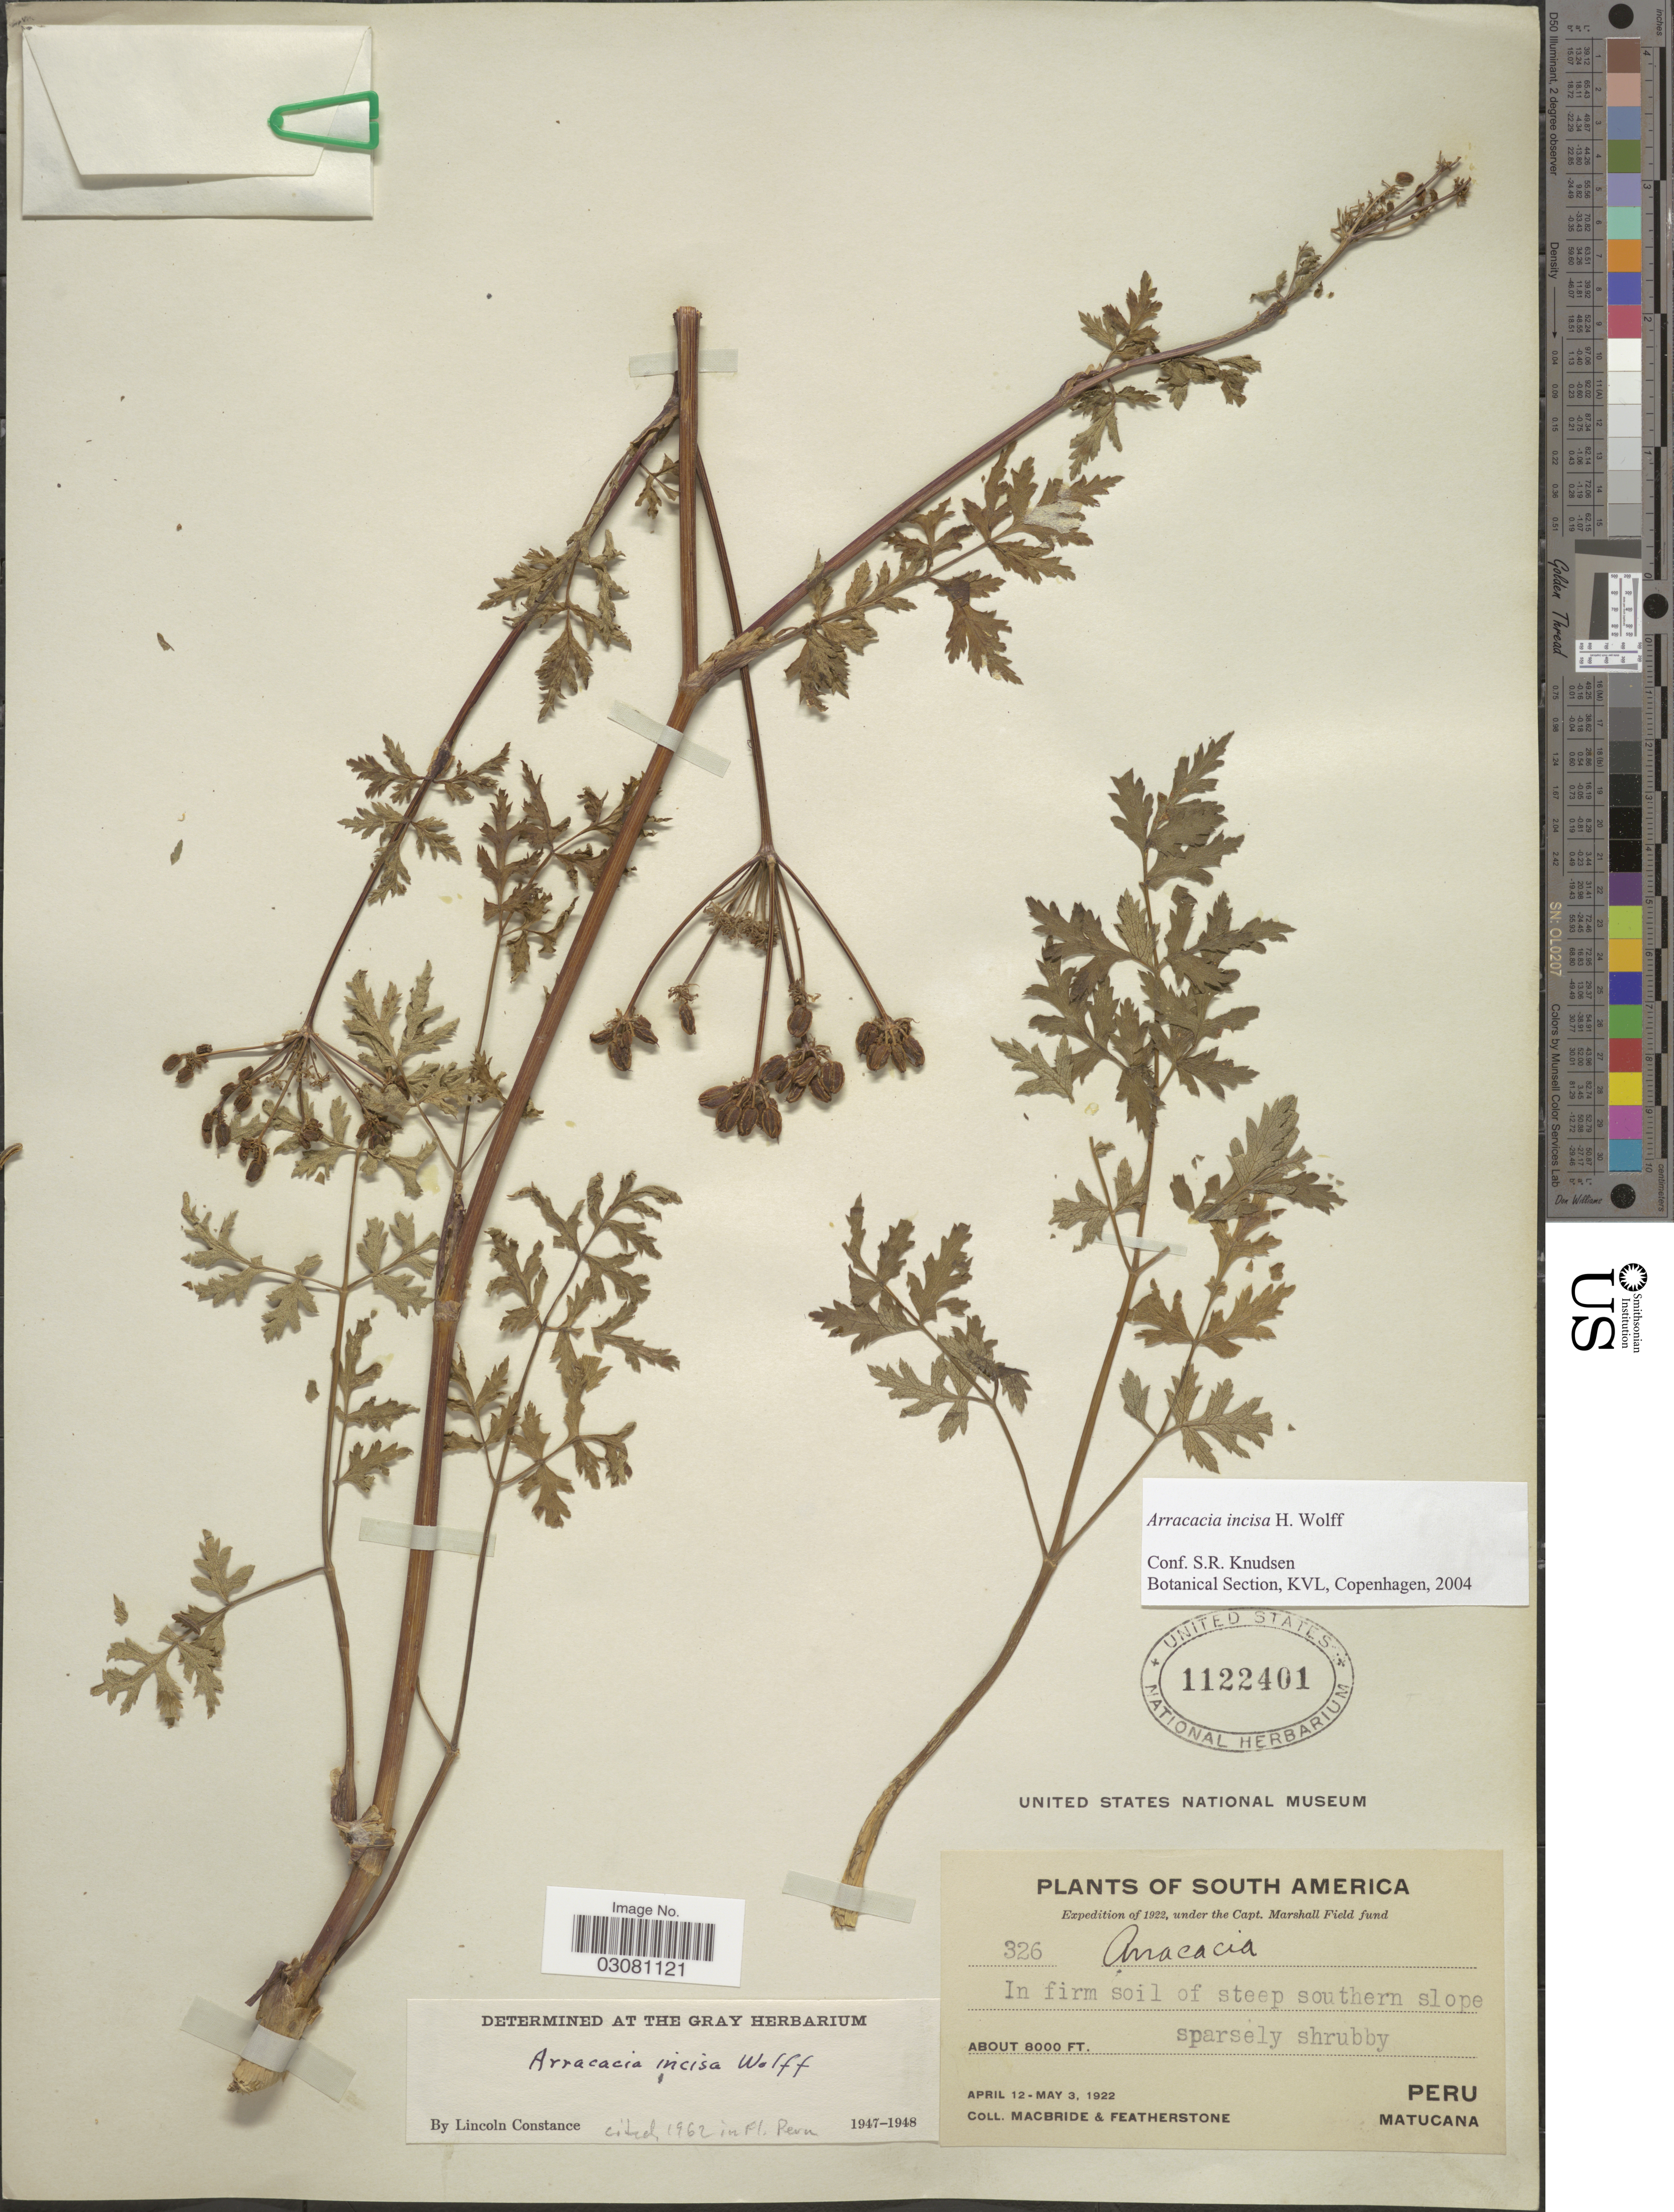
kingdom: Plantae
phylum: Tracheophyta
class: Magnoliopsida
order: Apiales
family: Apiaceae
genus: Arracacia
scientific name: Arracacia incisa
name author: H. Wolff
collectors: Macbride, -- & -. Featherstone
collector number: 326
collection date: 1922-04-12/1922-05-03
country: Peru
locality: Matucana.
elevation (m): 2438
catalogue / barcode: US 1122401